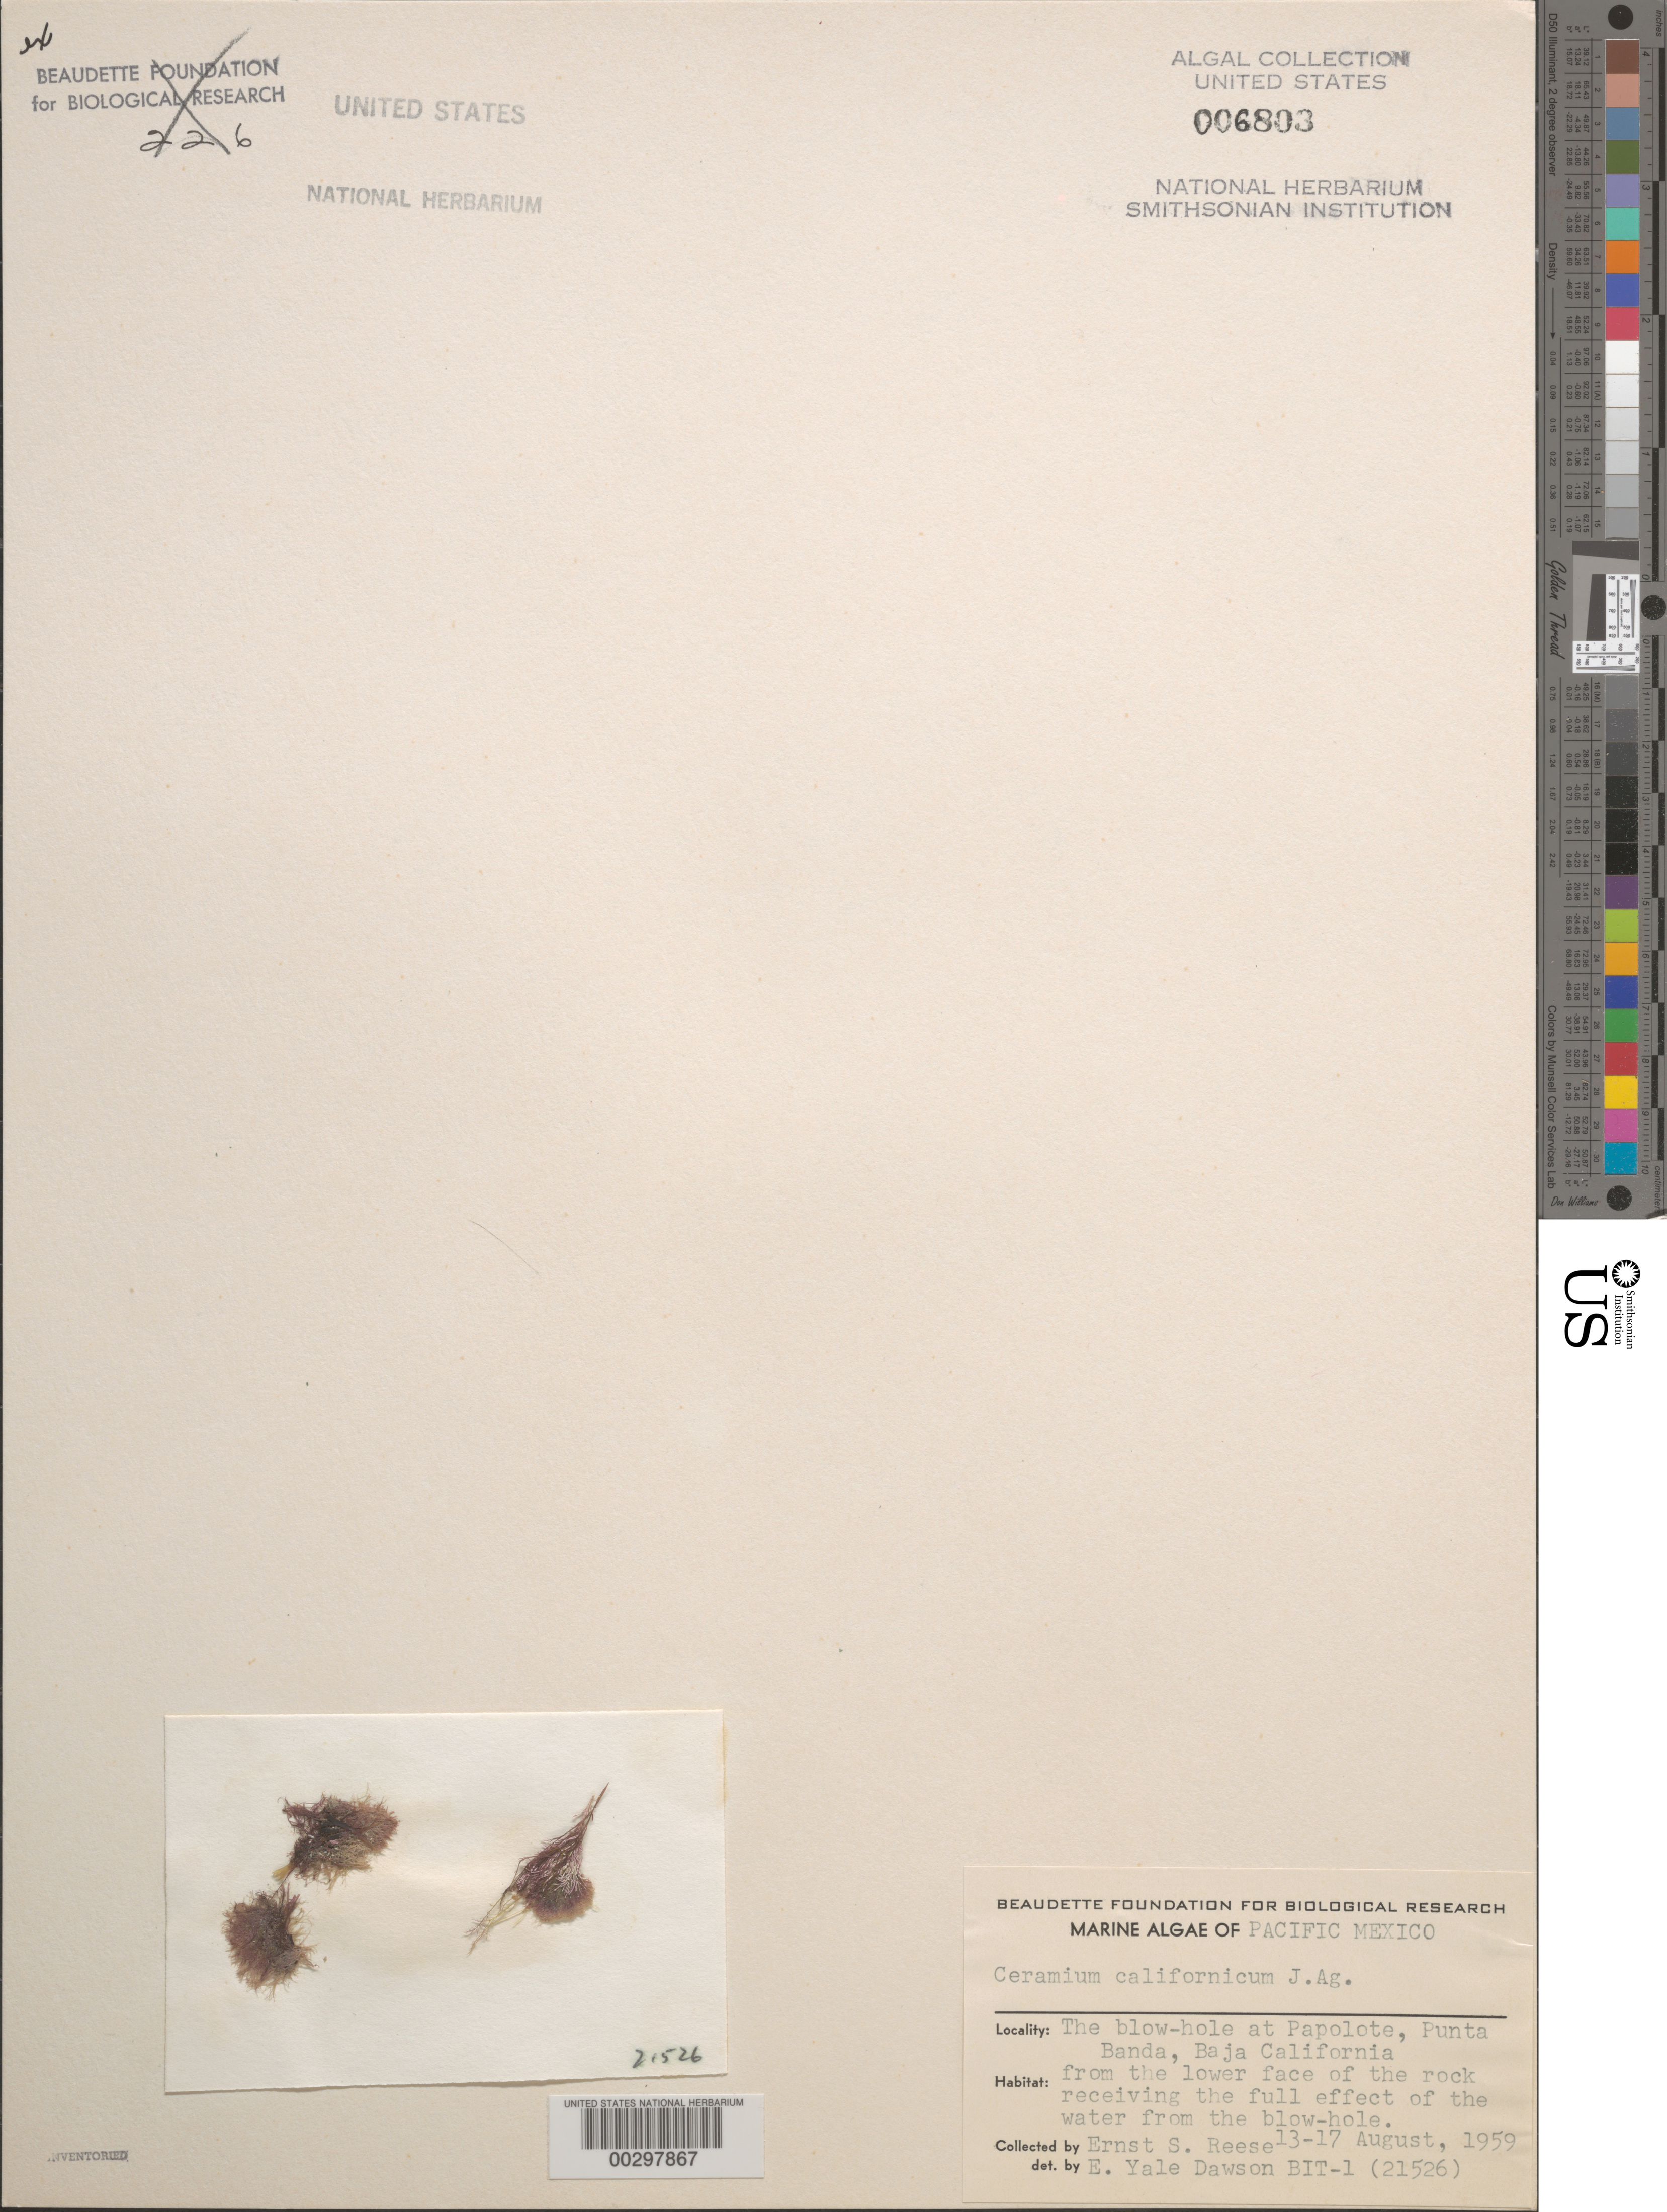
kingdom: Plantae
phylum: Rhodophyta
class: Florideophyceae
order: Ceramiales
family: Ceramiaceae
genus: Ceramium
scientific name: Ceramium californicum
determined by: Dawson, E. Y.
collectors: E. Reese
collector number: EYD 21526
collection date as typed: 13 Aug 1939 TO 17 Aug 1959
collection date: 1939-08-13/1959-08-17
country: Mexico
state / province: Baja California Norte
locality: Papolote Blow Hole, Punta Banda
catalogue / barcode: US 6803